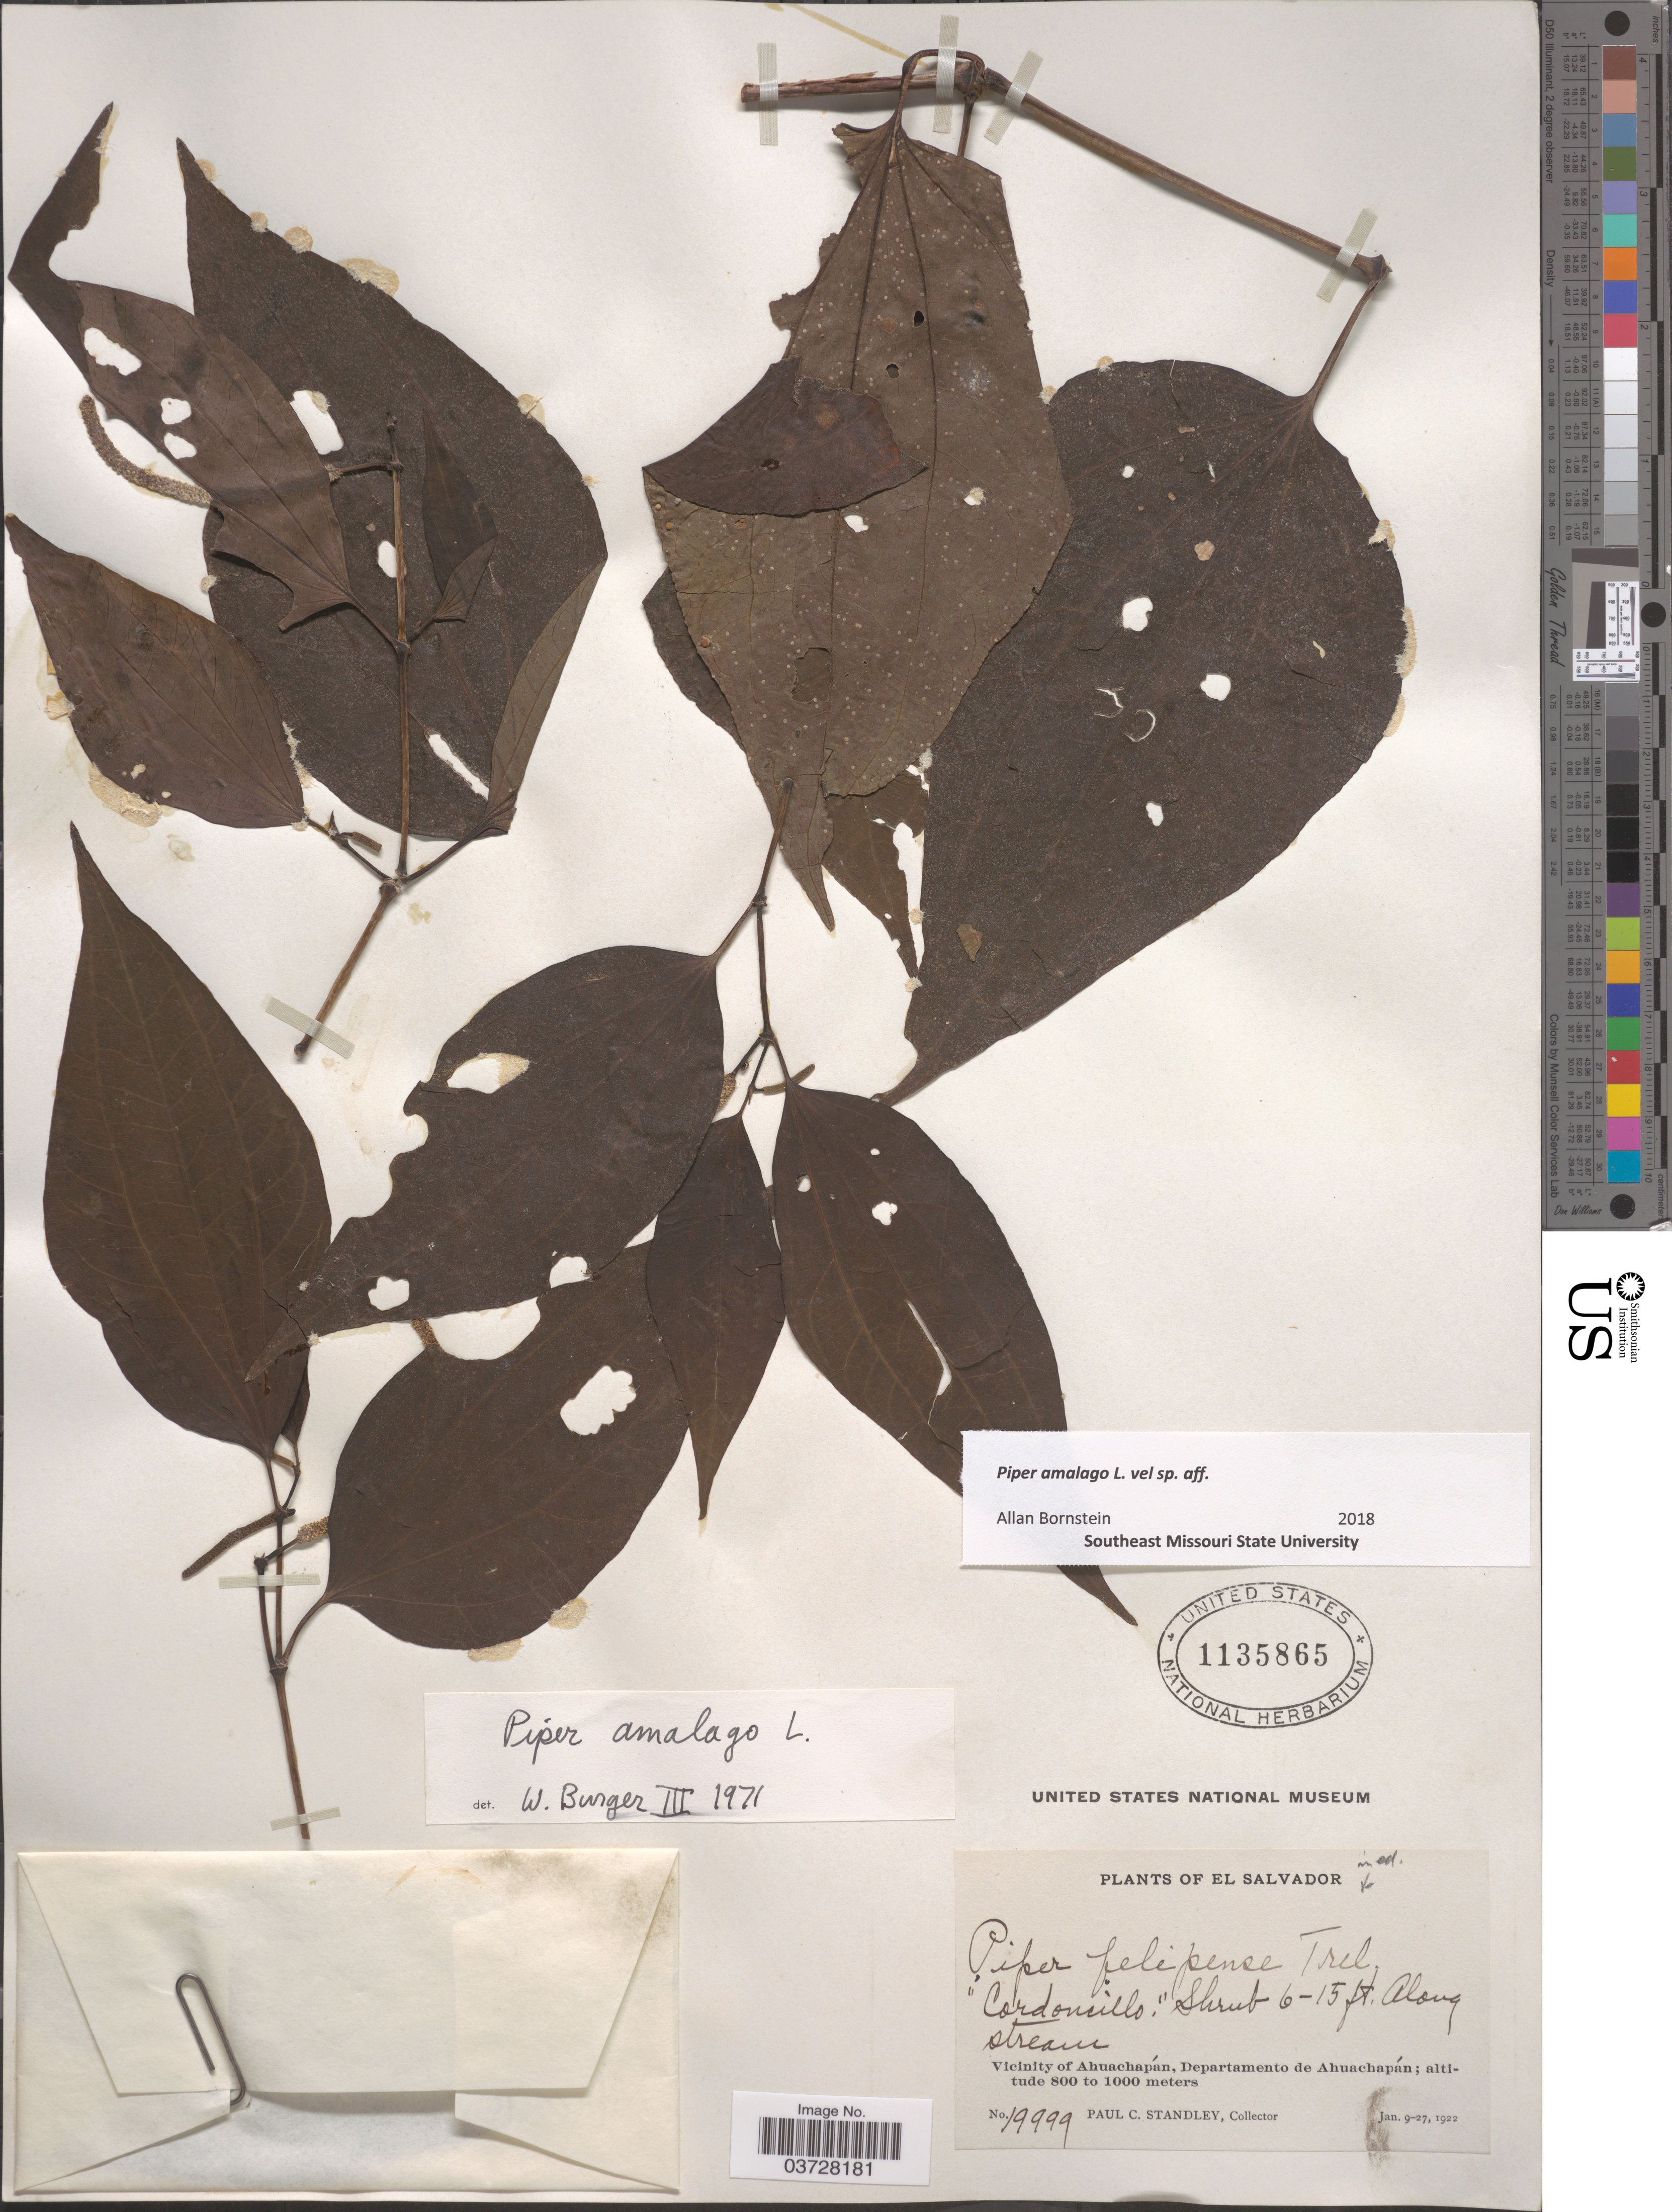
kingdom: Plantae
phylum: Tracheophyta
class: Magnoliopsida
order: Piperales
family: Piperaceae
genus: Piper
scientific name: Piper amalago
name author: L.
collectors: P. C. Standley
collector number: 19999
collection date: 1922-01-09/1922-01-27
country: El Salvador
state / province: Ahuachapan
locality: Vicinity of Ahuachapán, Departamento de Ahuachapán.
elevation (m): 800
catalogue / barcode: US 1135865